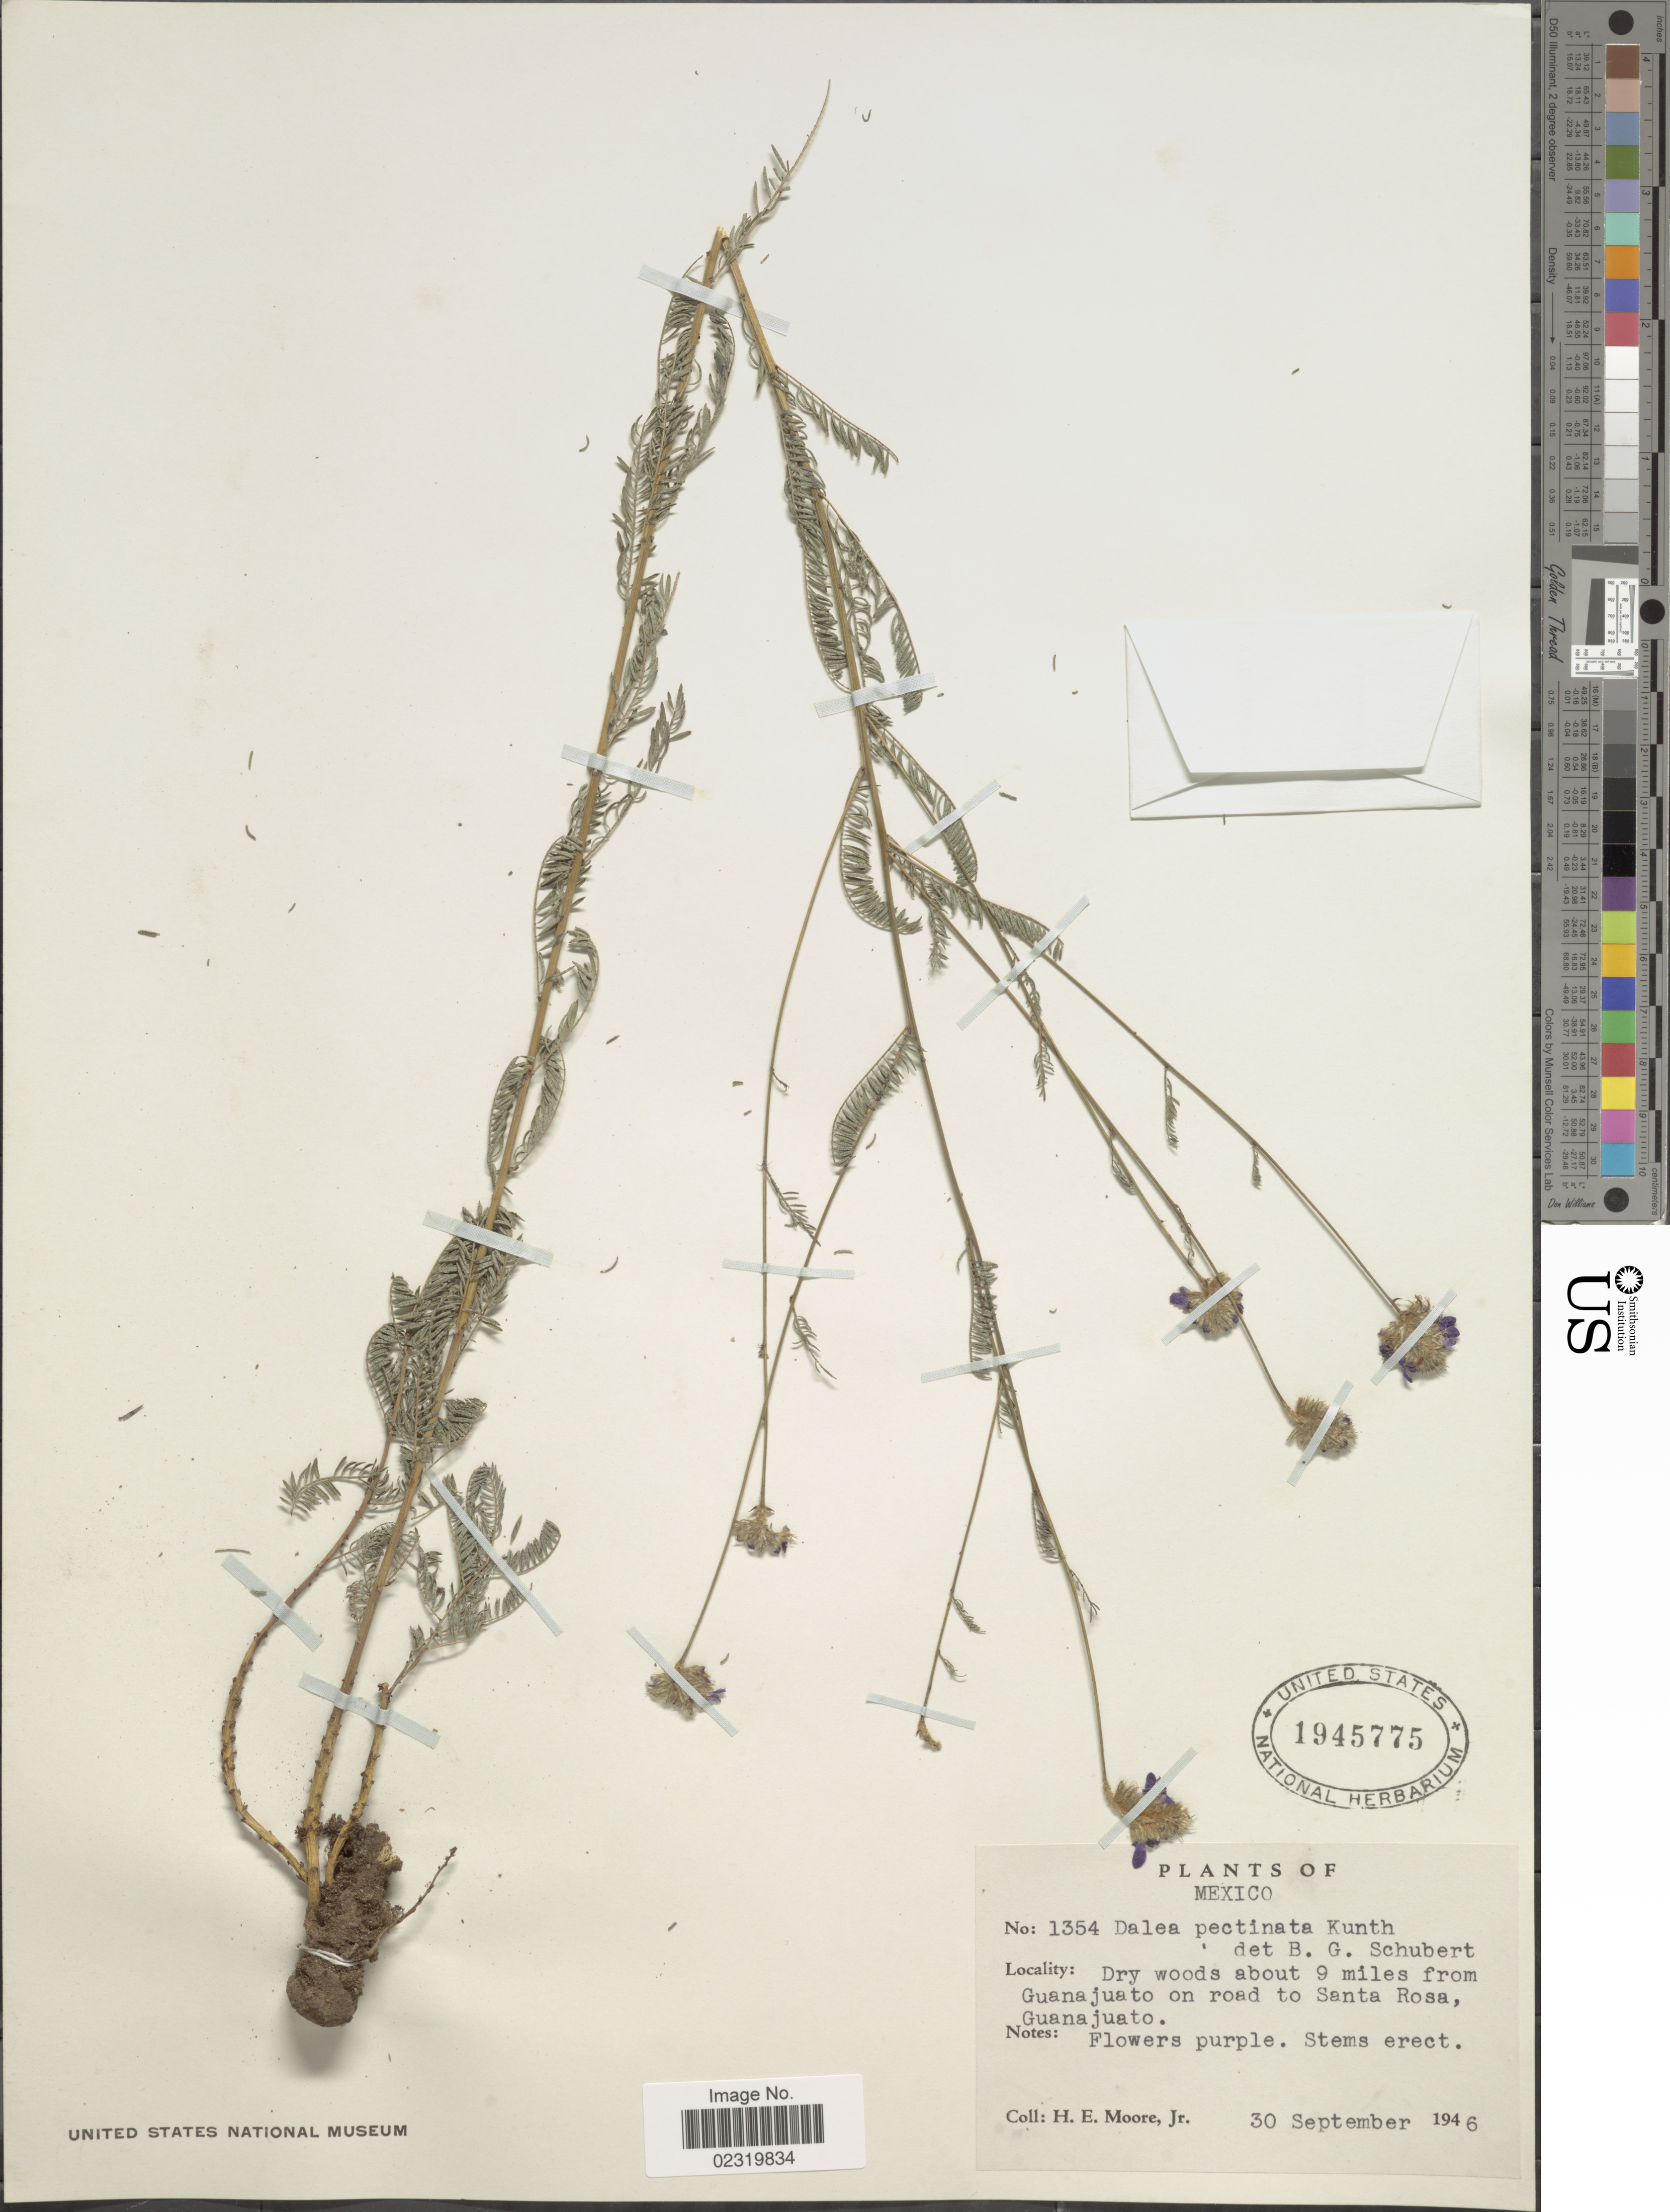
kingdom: Plantae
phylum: Tracheophyta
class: Magnoliopsida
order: Fabales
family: Fabaceae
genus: Dalea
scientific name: Dalea pectinata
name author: Kunth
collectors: H. Moore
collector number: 1354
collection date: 1946-09-30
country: Mexico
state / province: Guanajuato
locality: About 9 miles from Guanajuato on road to Santa Rosa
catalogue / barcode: US 1945775